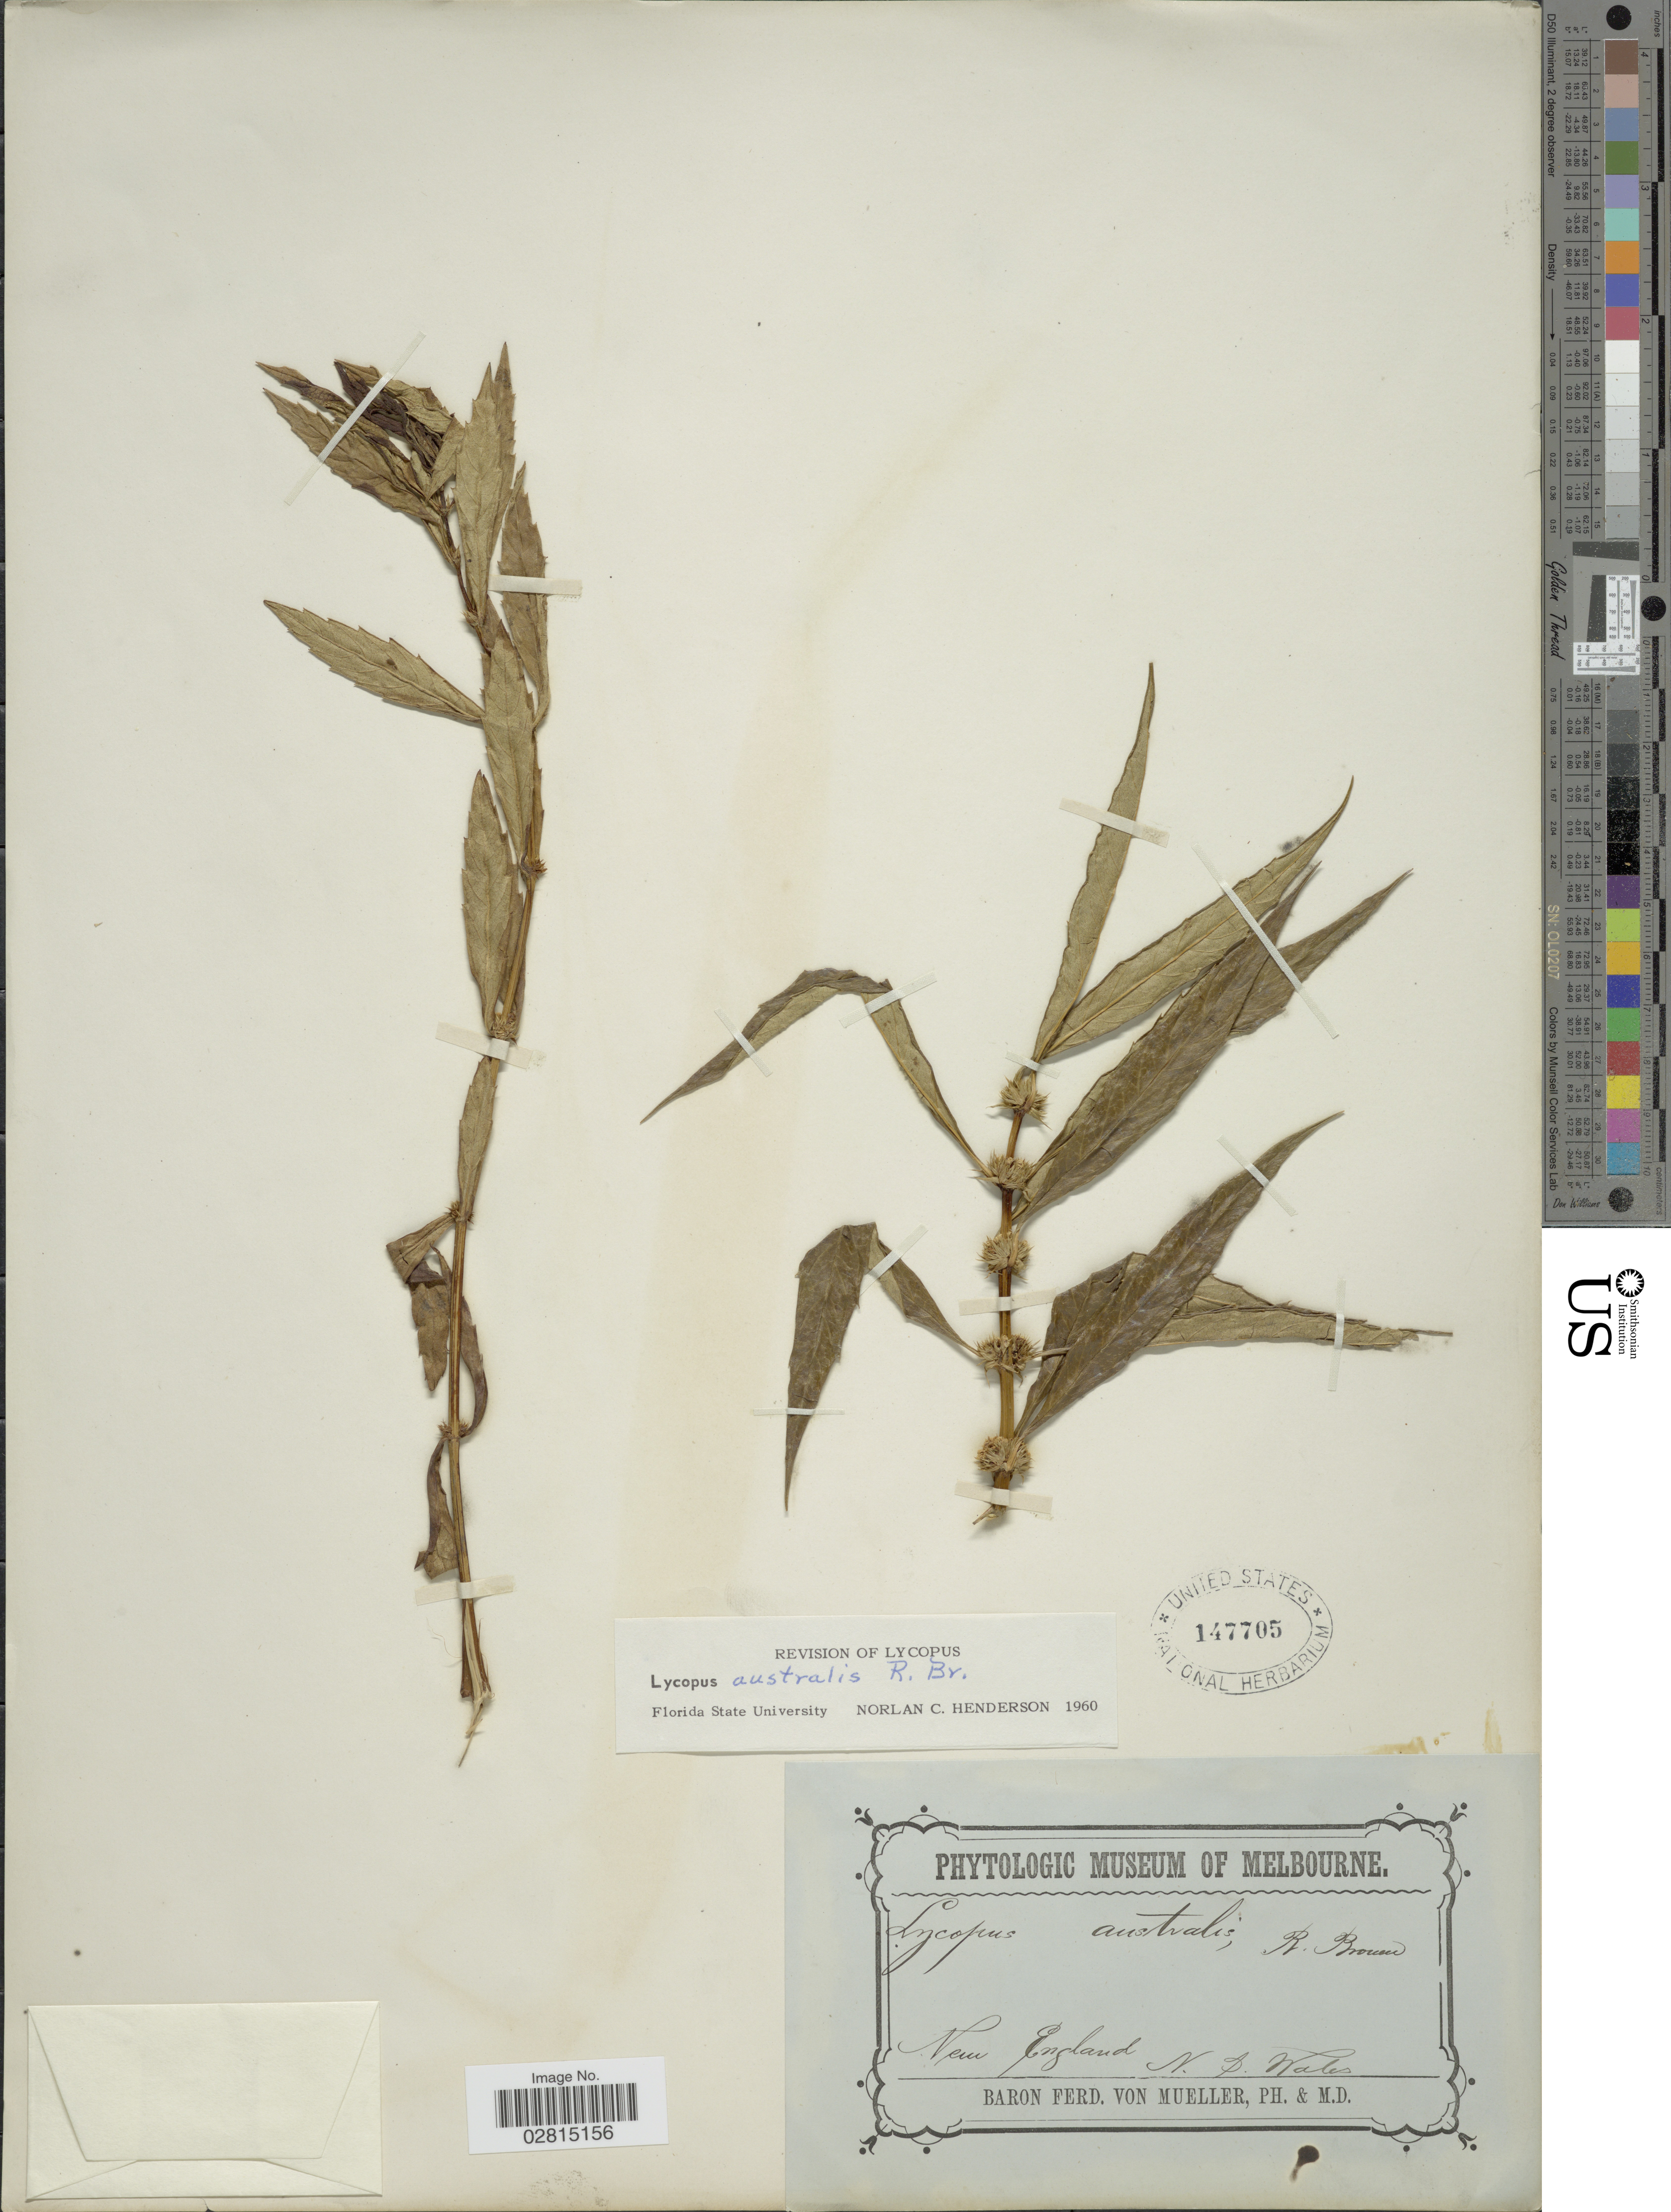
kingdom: Plantae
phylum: Tracheophyta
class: Magnoliopsida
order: Lamiales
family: Lamiaceae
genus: Lycopus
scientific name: Lycopus australis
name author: R. Br.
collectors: F. von Mueller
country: Australia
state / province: New South Wales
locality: New England, N. S. Wales.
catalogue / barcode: US 147705